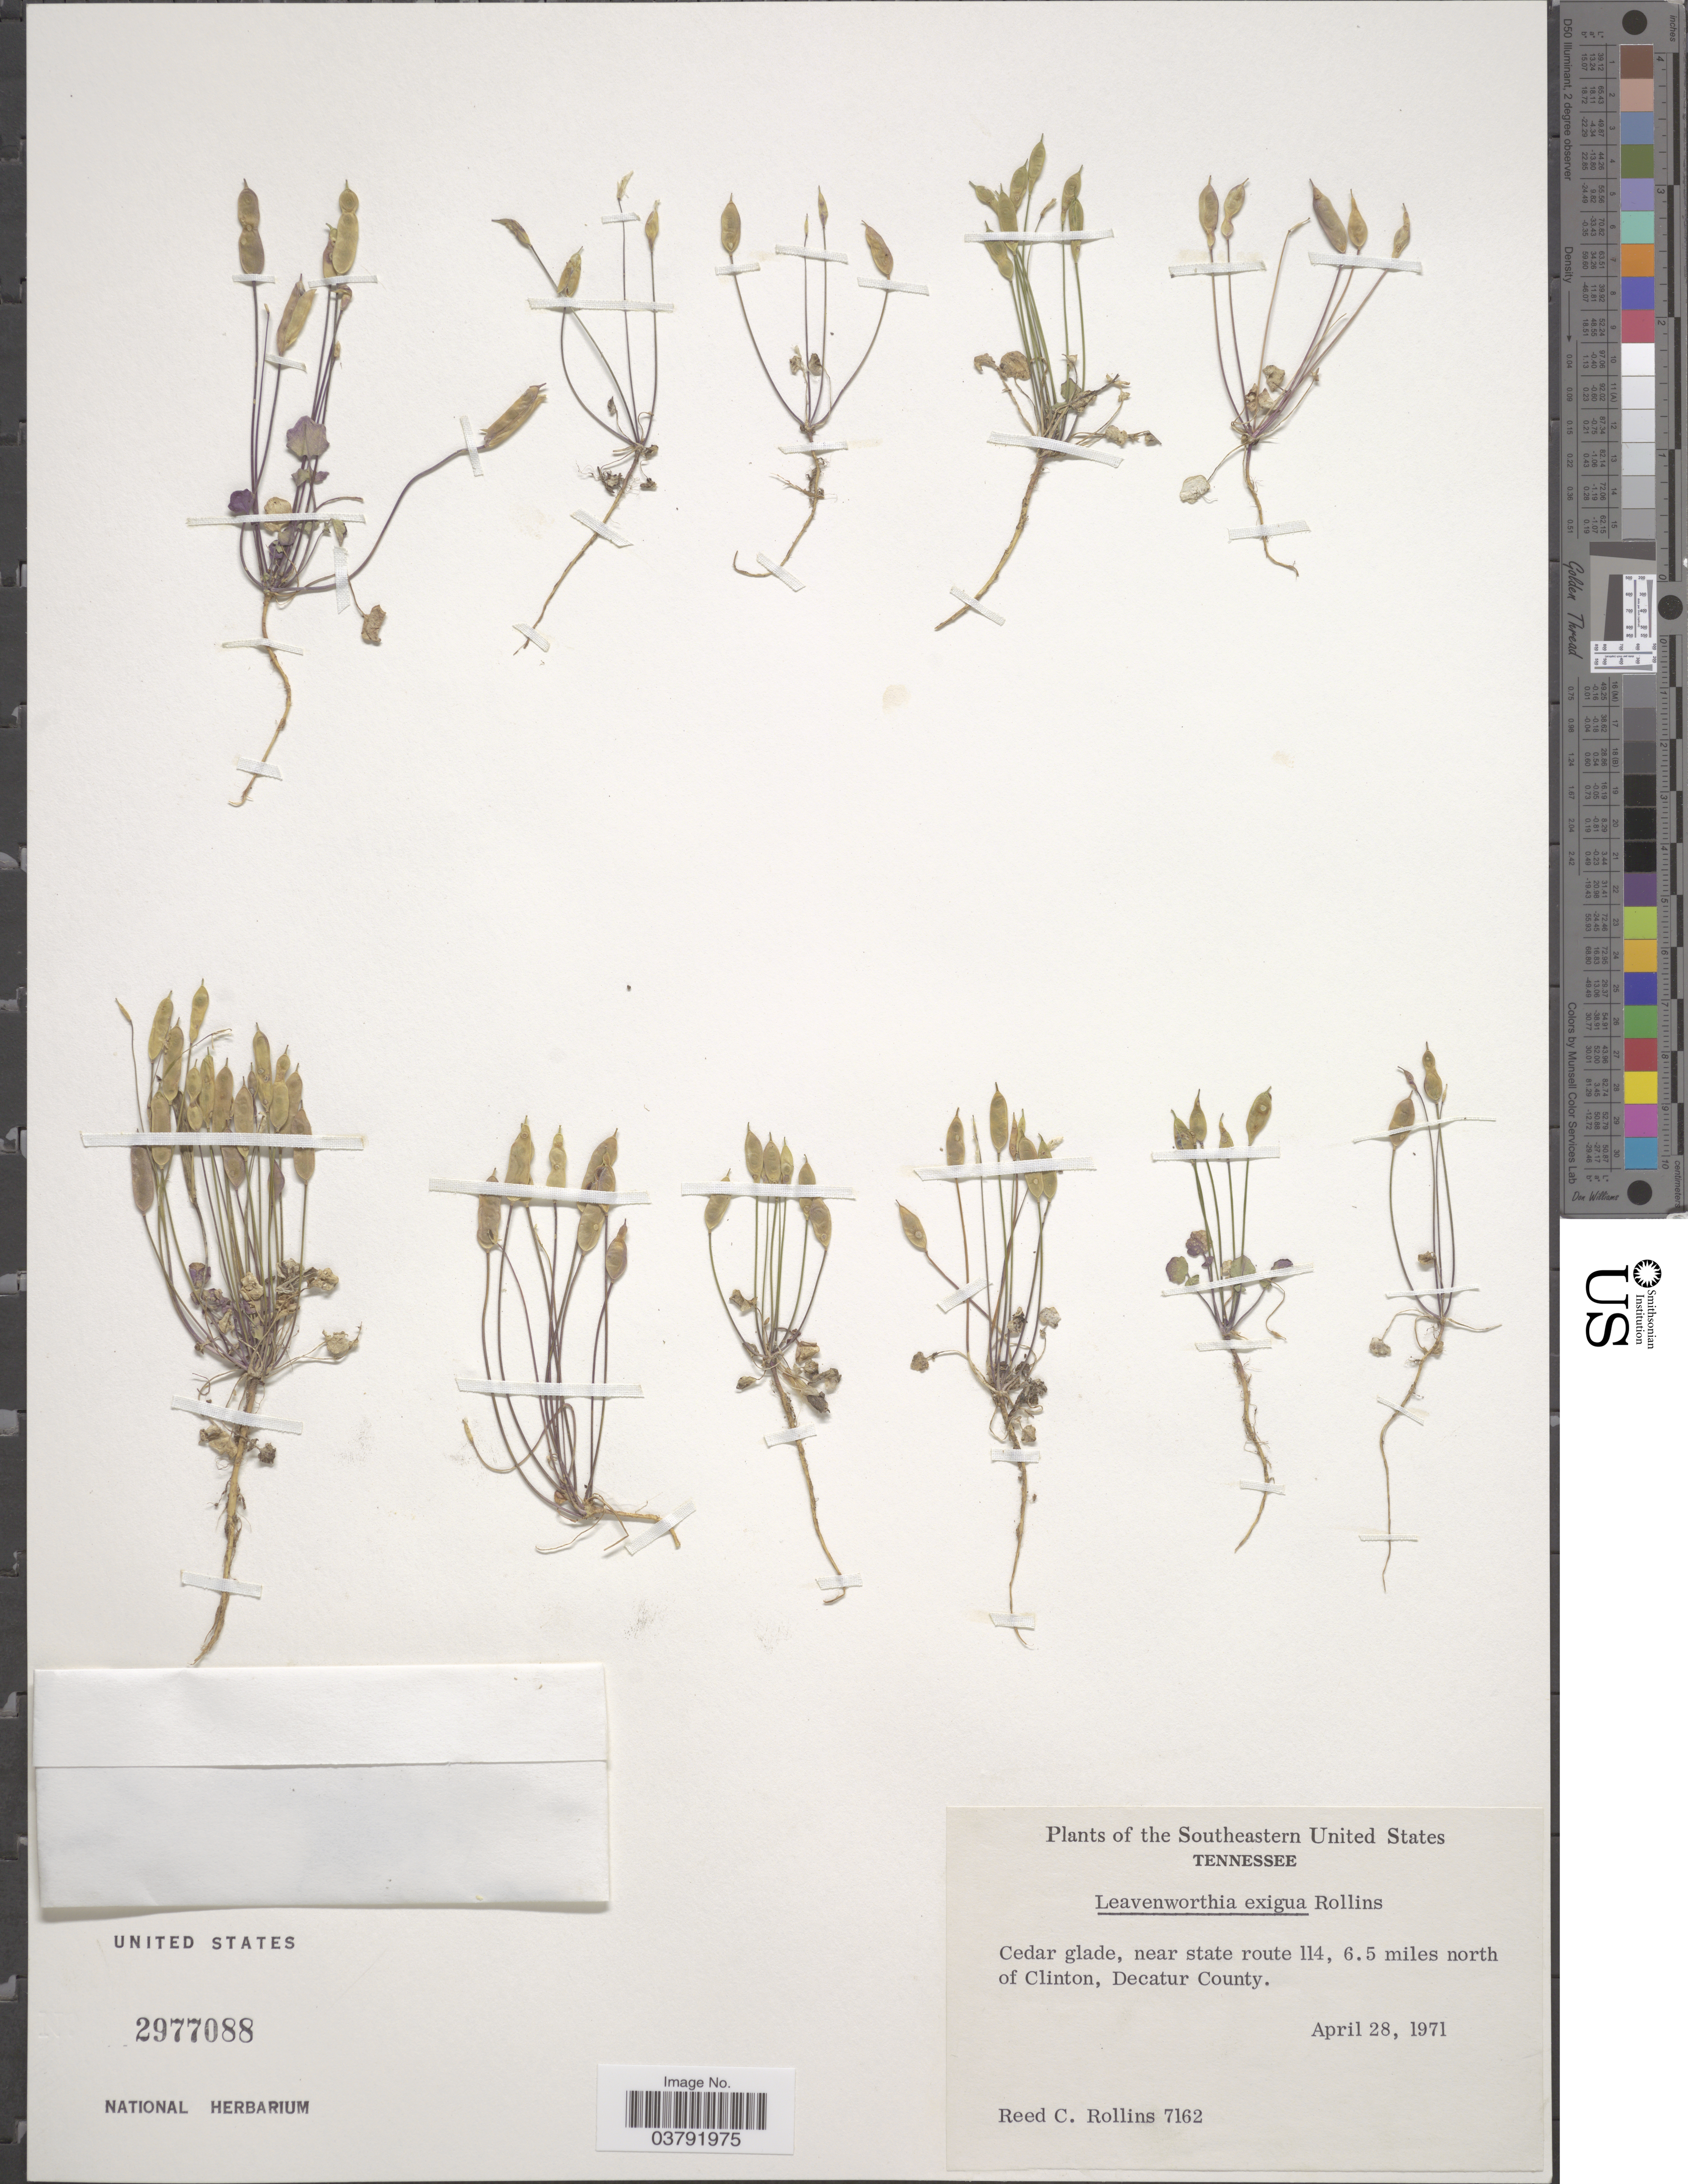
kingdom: Plantae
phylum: Tracheophyta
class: Magnoliopsida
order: Brassicales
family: Brassicaceae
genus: Leavenworthia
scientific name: Leavenworthia exigua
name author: Rollins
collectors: R. C. Rollins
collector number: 7162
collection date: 1971-04-28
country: United States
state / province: Tennessee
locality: Southeastern United States. Cedar glade, near state route 114, 6.5 miles north of Clinton, Decatur County.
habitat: cedar glade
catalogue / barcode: US 2977088